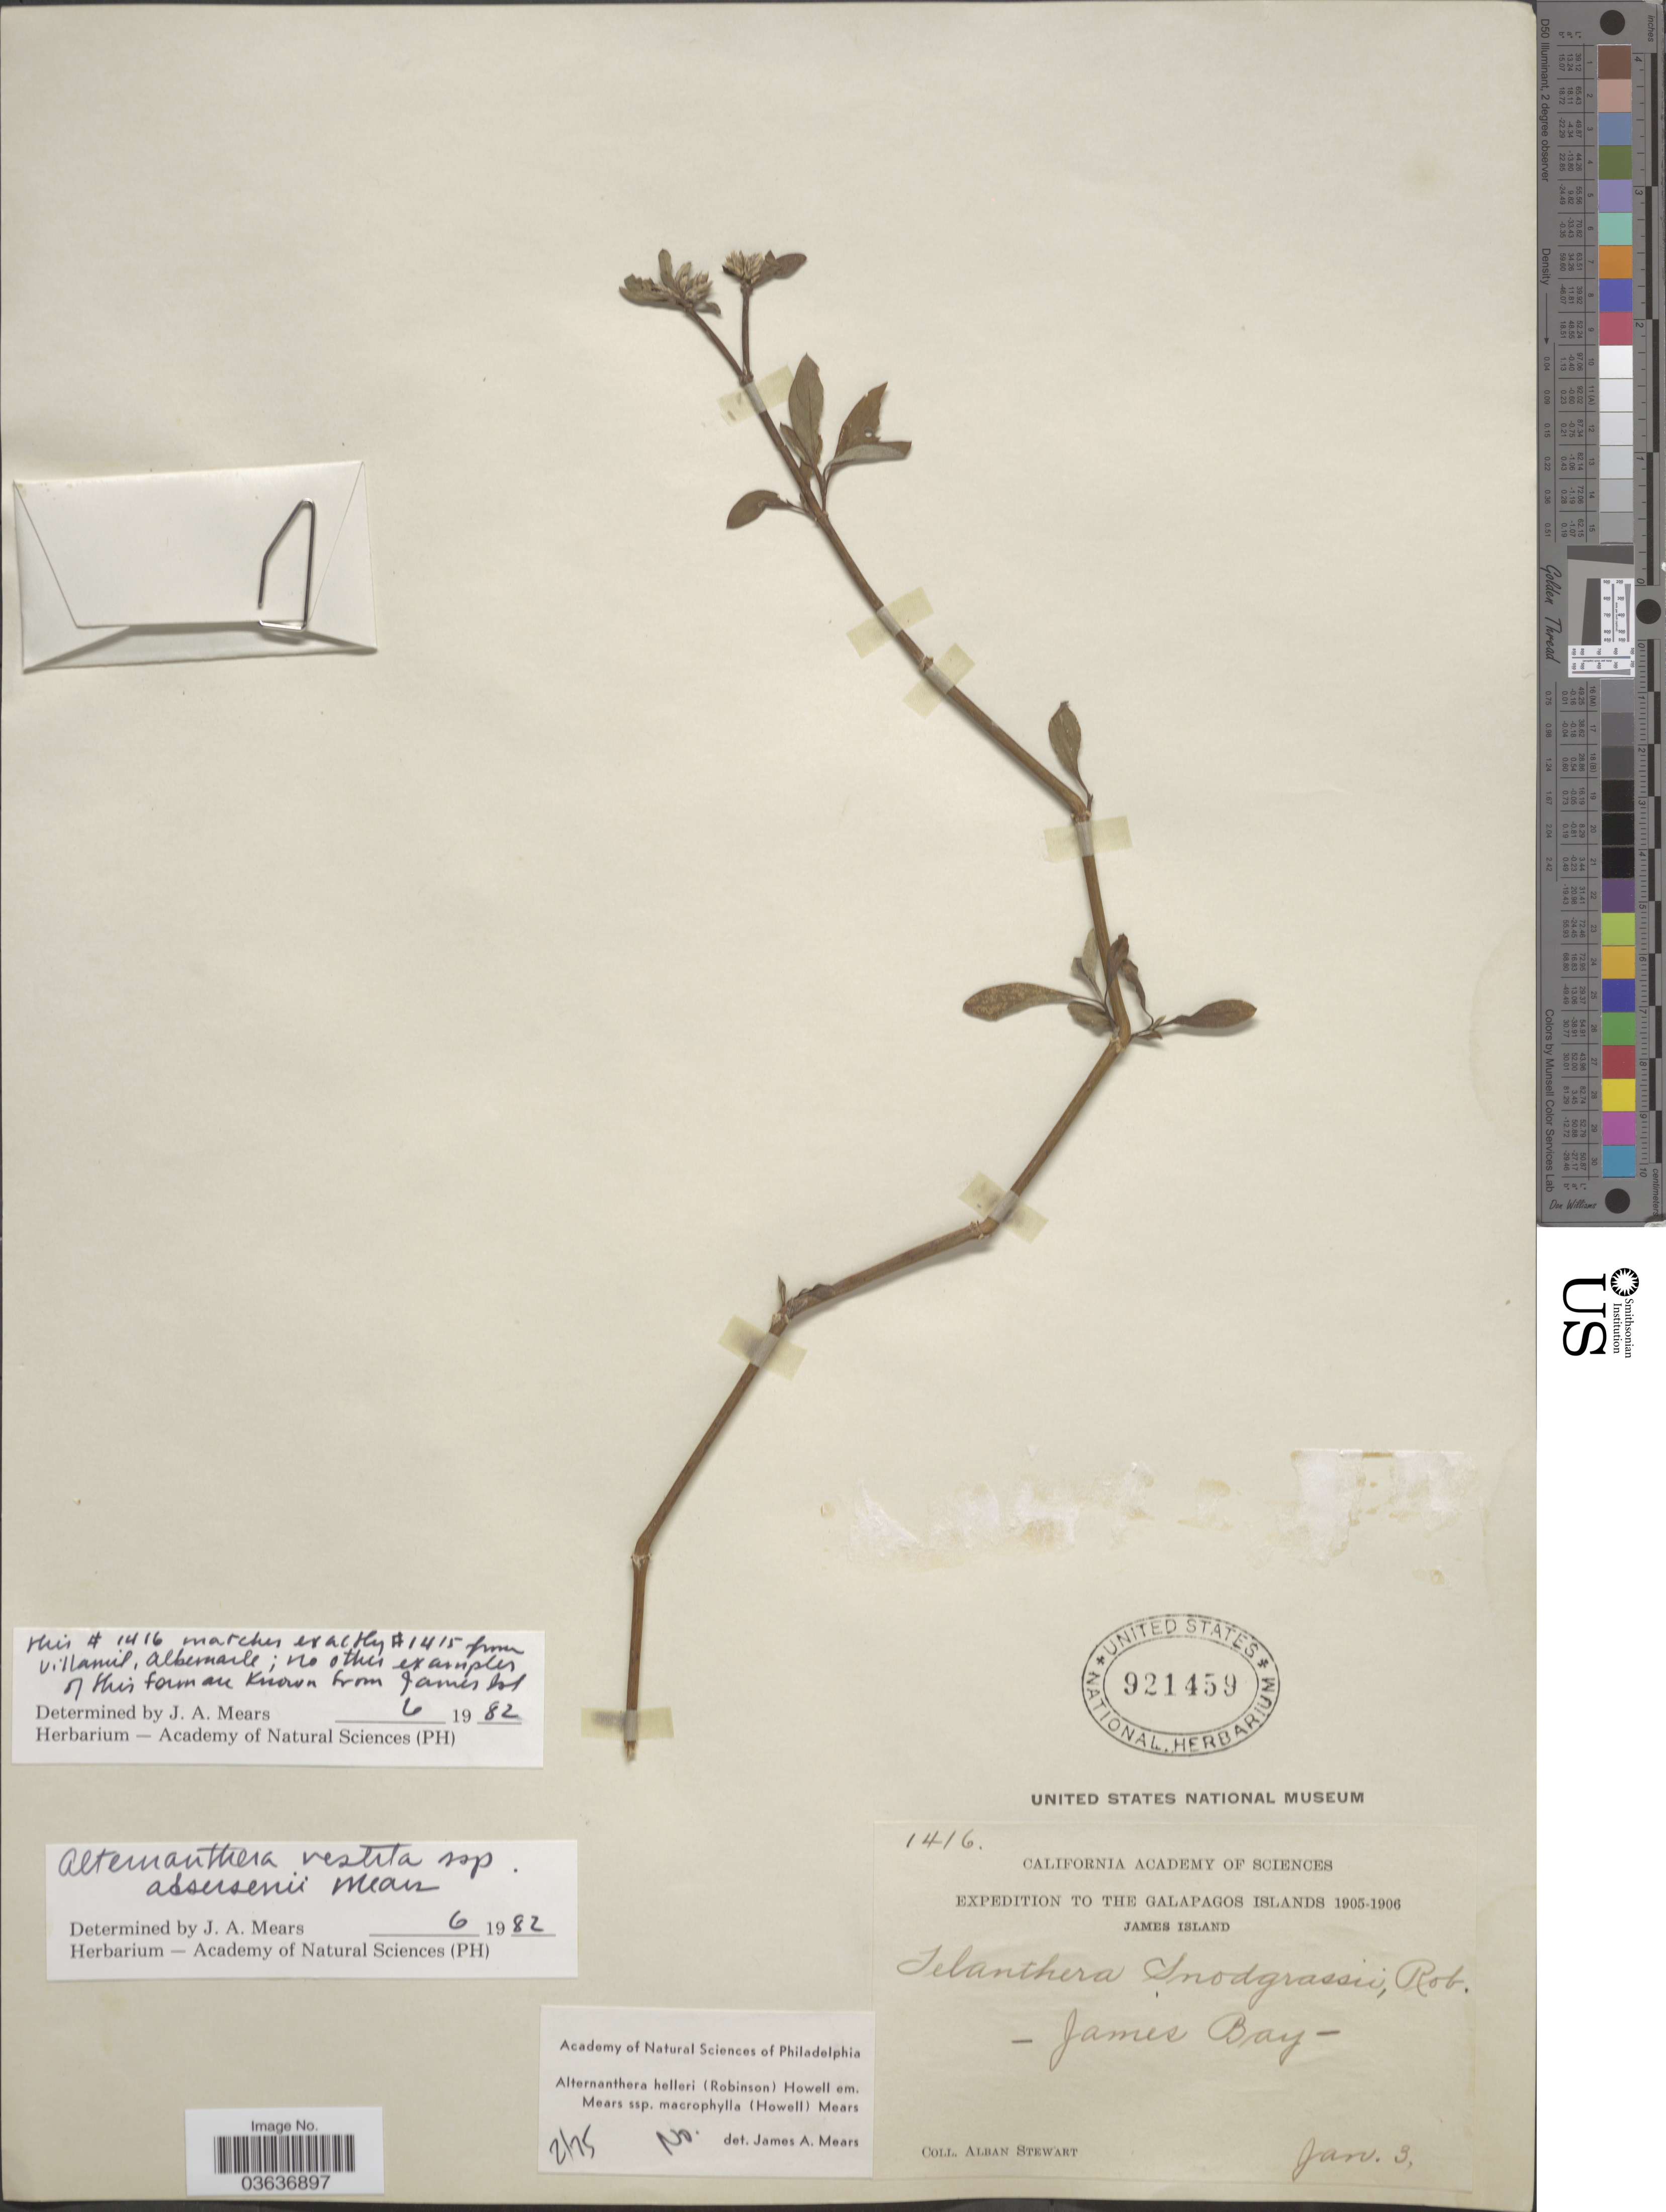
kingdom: Plantae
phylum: Tracheophyta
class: Magnoliopsida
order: Caryophyllales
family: Amaranthaceae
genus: Alternanthera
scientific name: Alternanthera vestita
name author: (Andersson) J.T. Howell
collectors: A. Stewart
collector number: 1416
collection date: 1905-01-03/1906-01-03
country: Ecuador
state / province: Colón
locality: The Galapagos Islands. James Island. James Bay.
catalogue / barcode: US 921459